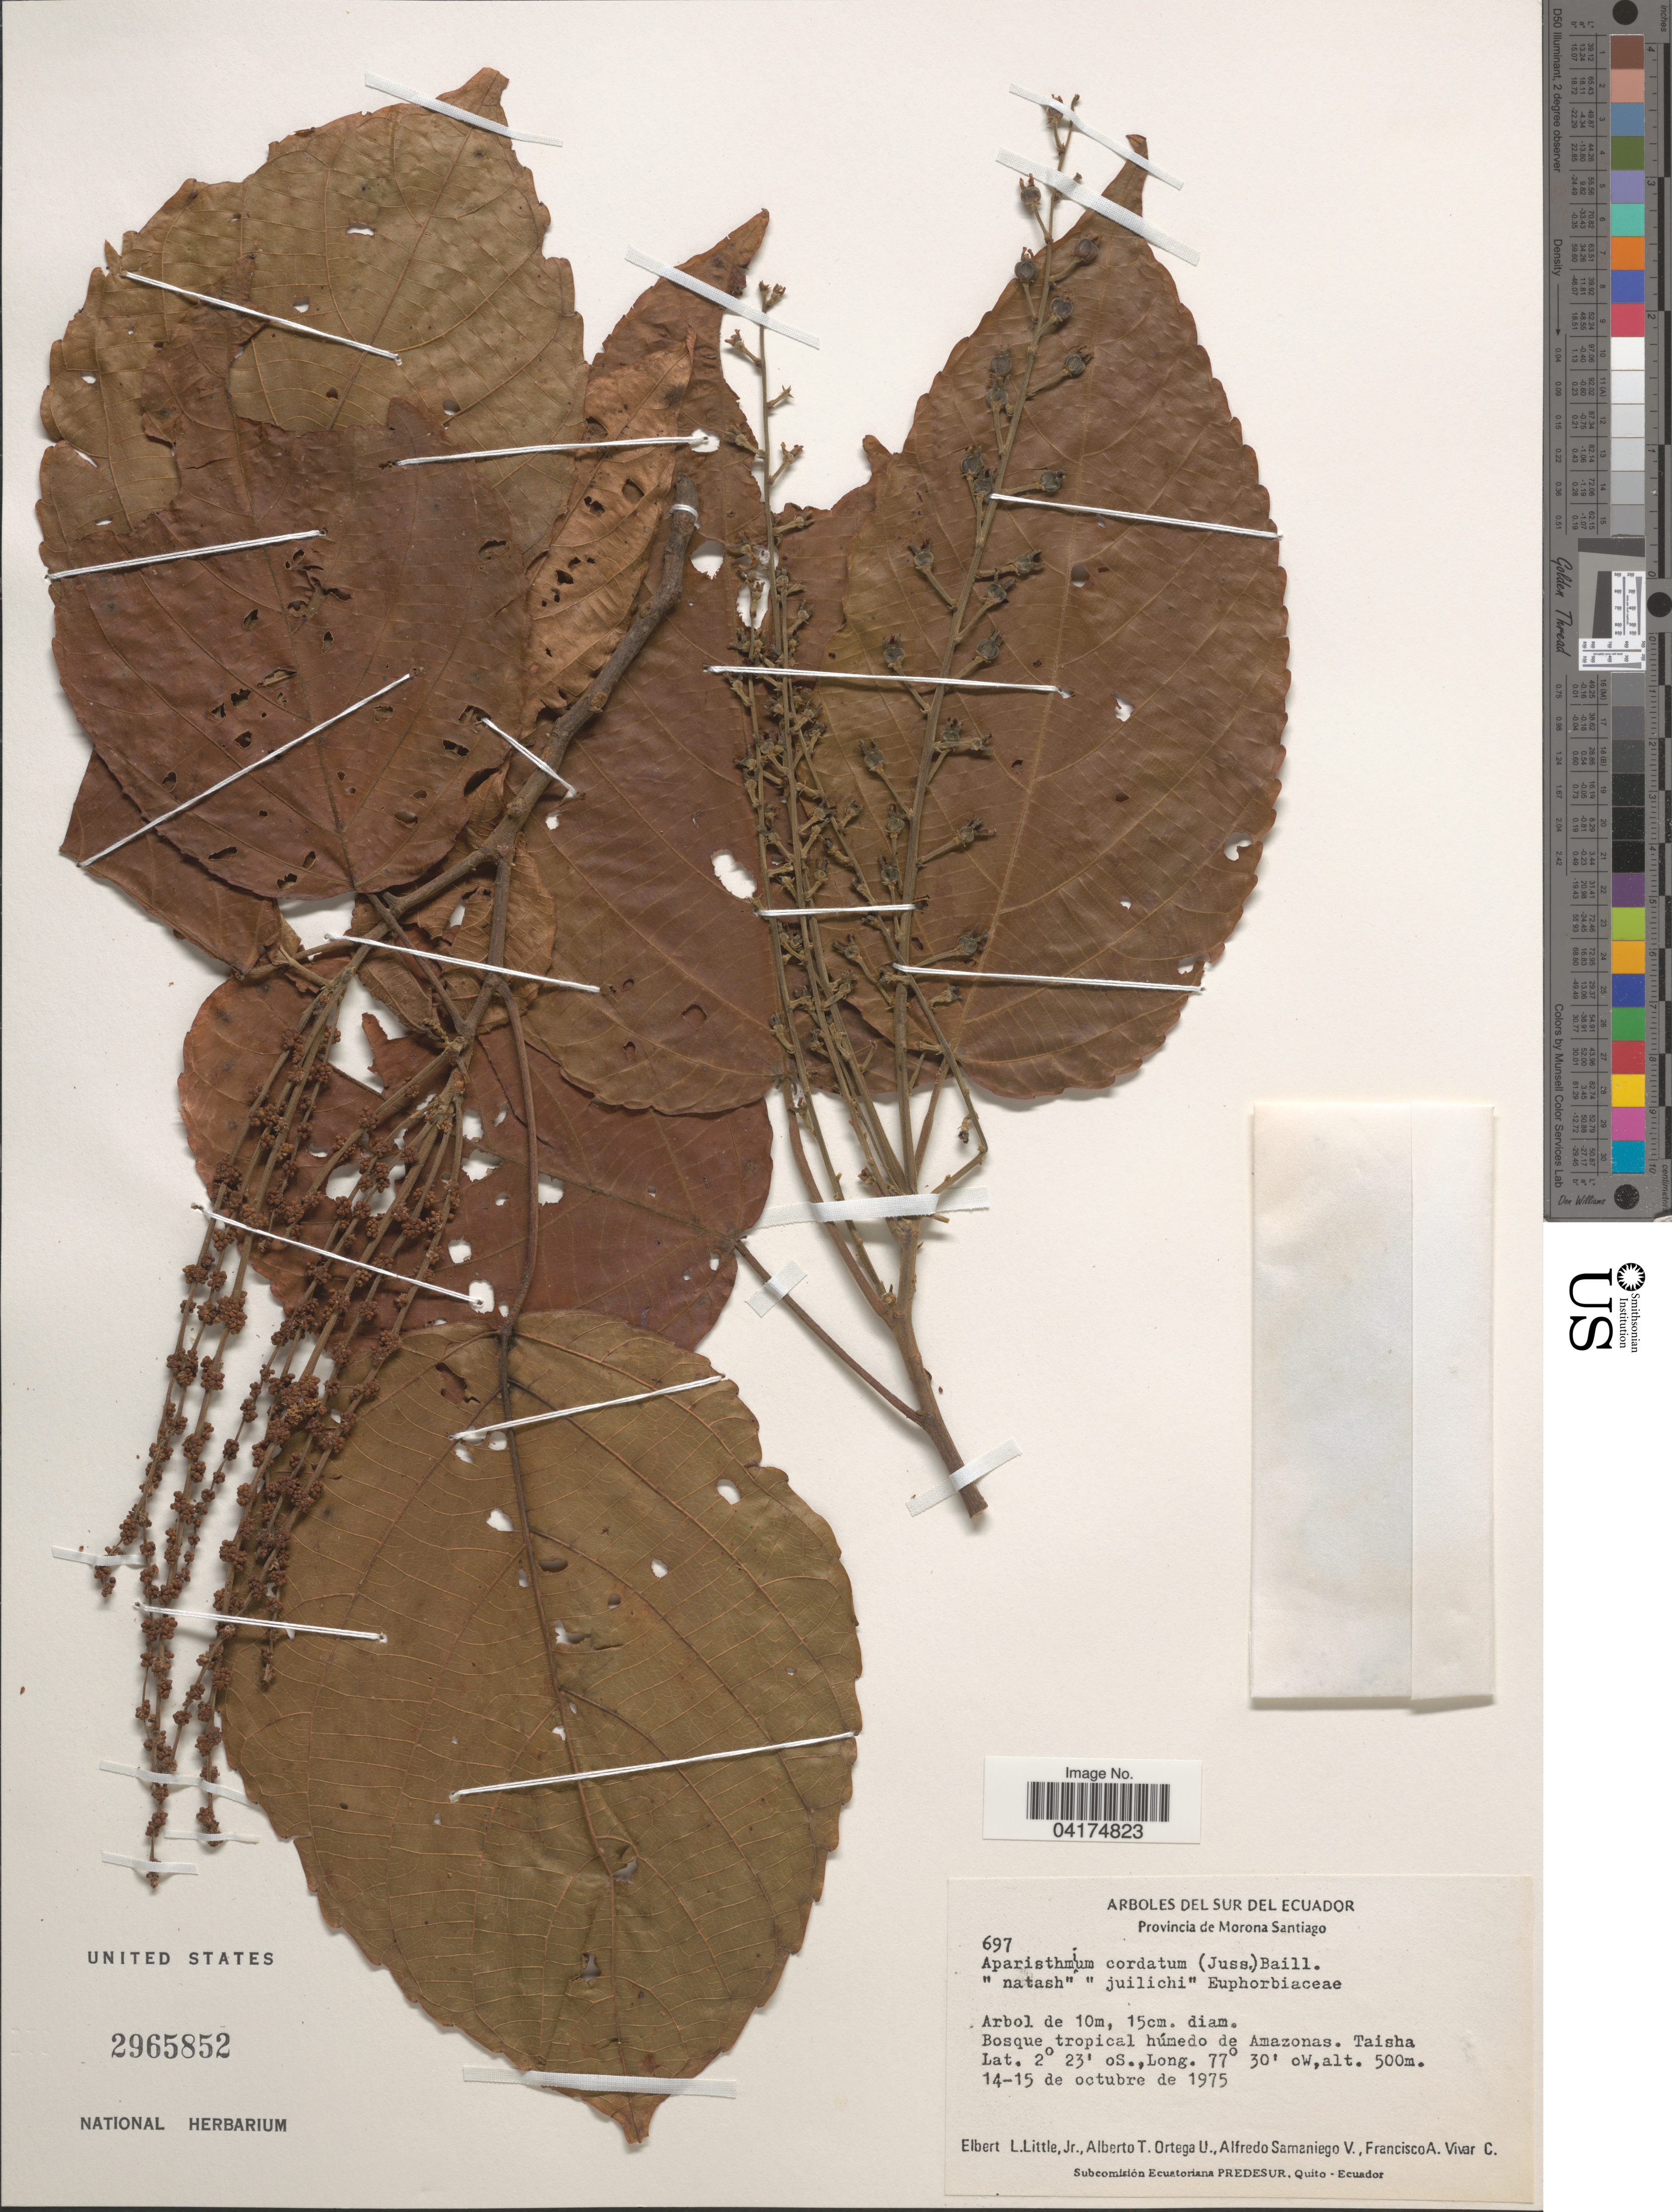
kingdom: Plantae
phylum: Tracheophyta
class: Magnoliopsida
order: Malpighiales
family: Euphorbiaceae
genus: Aparisthmium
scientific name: Aparisthmium cordatum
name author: (A. Juss.) Baill.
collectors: E. L. Little, A. T. Ortega U., A. Samaniego V. & F. A. Vivar C.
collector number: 697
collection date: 1975-10-14/1975-10-15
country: Ecuador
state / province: Morona-Santiago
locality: Bosque tropical húmedo de Amazonas. Taisha.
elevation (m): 500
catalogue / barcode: US 2965852